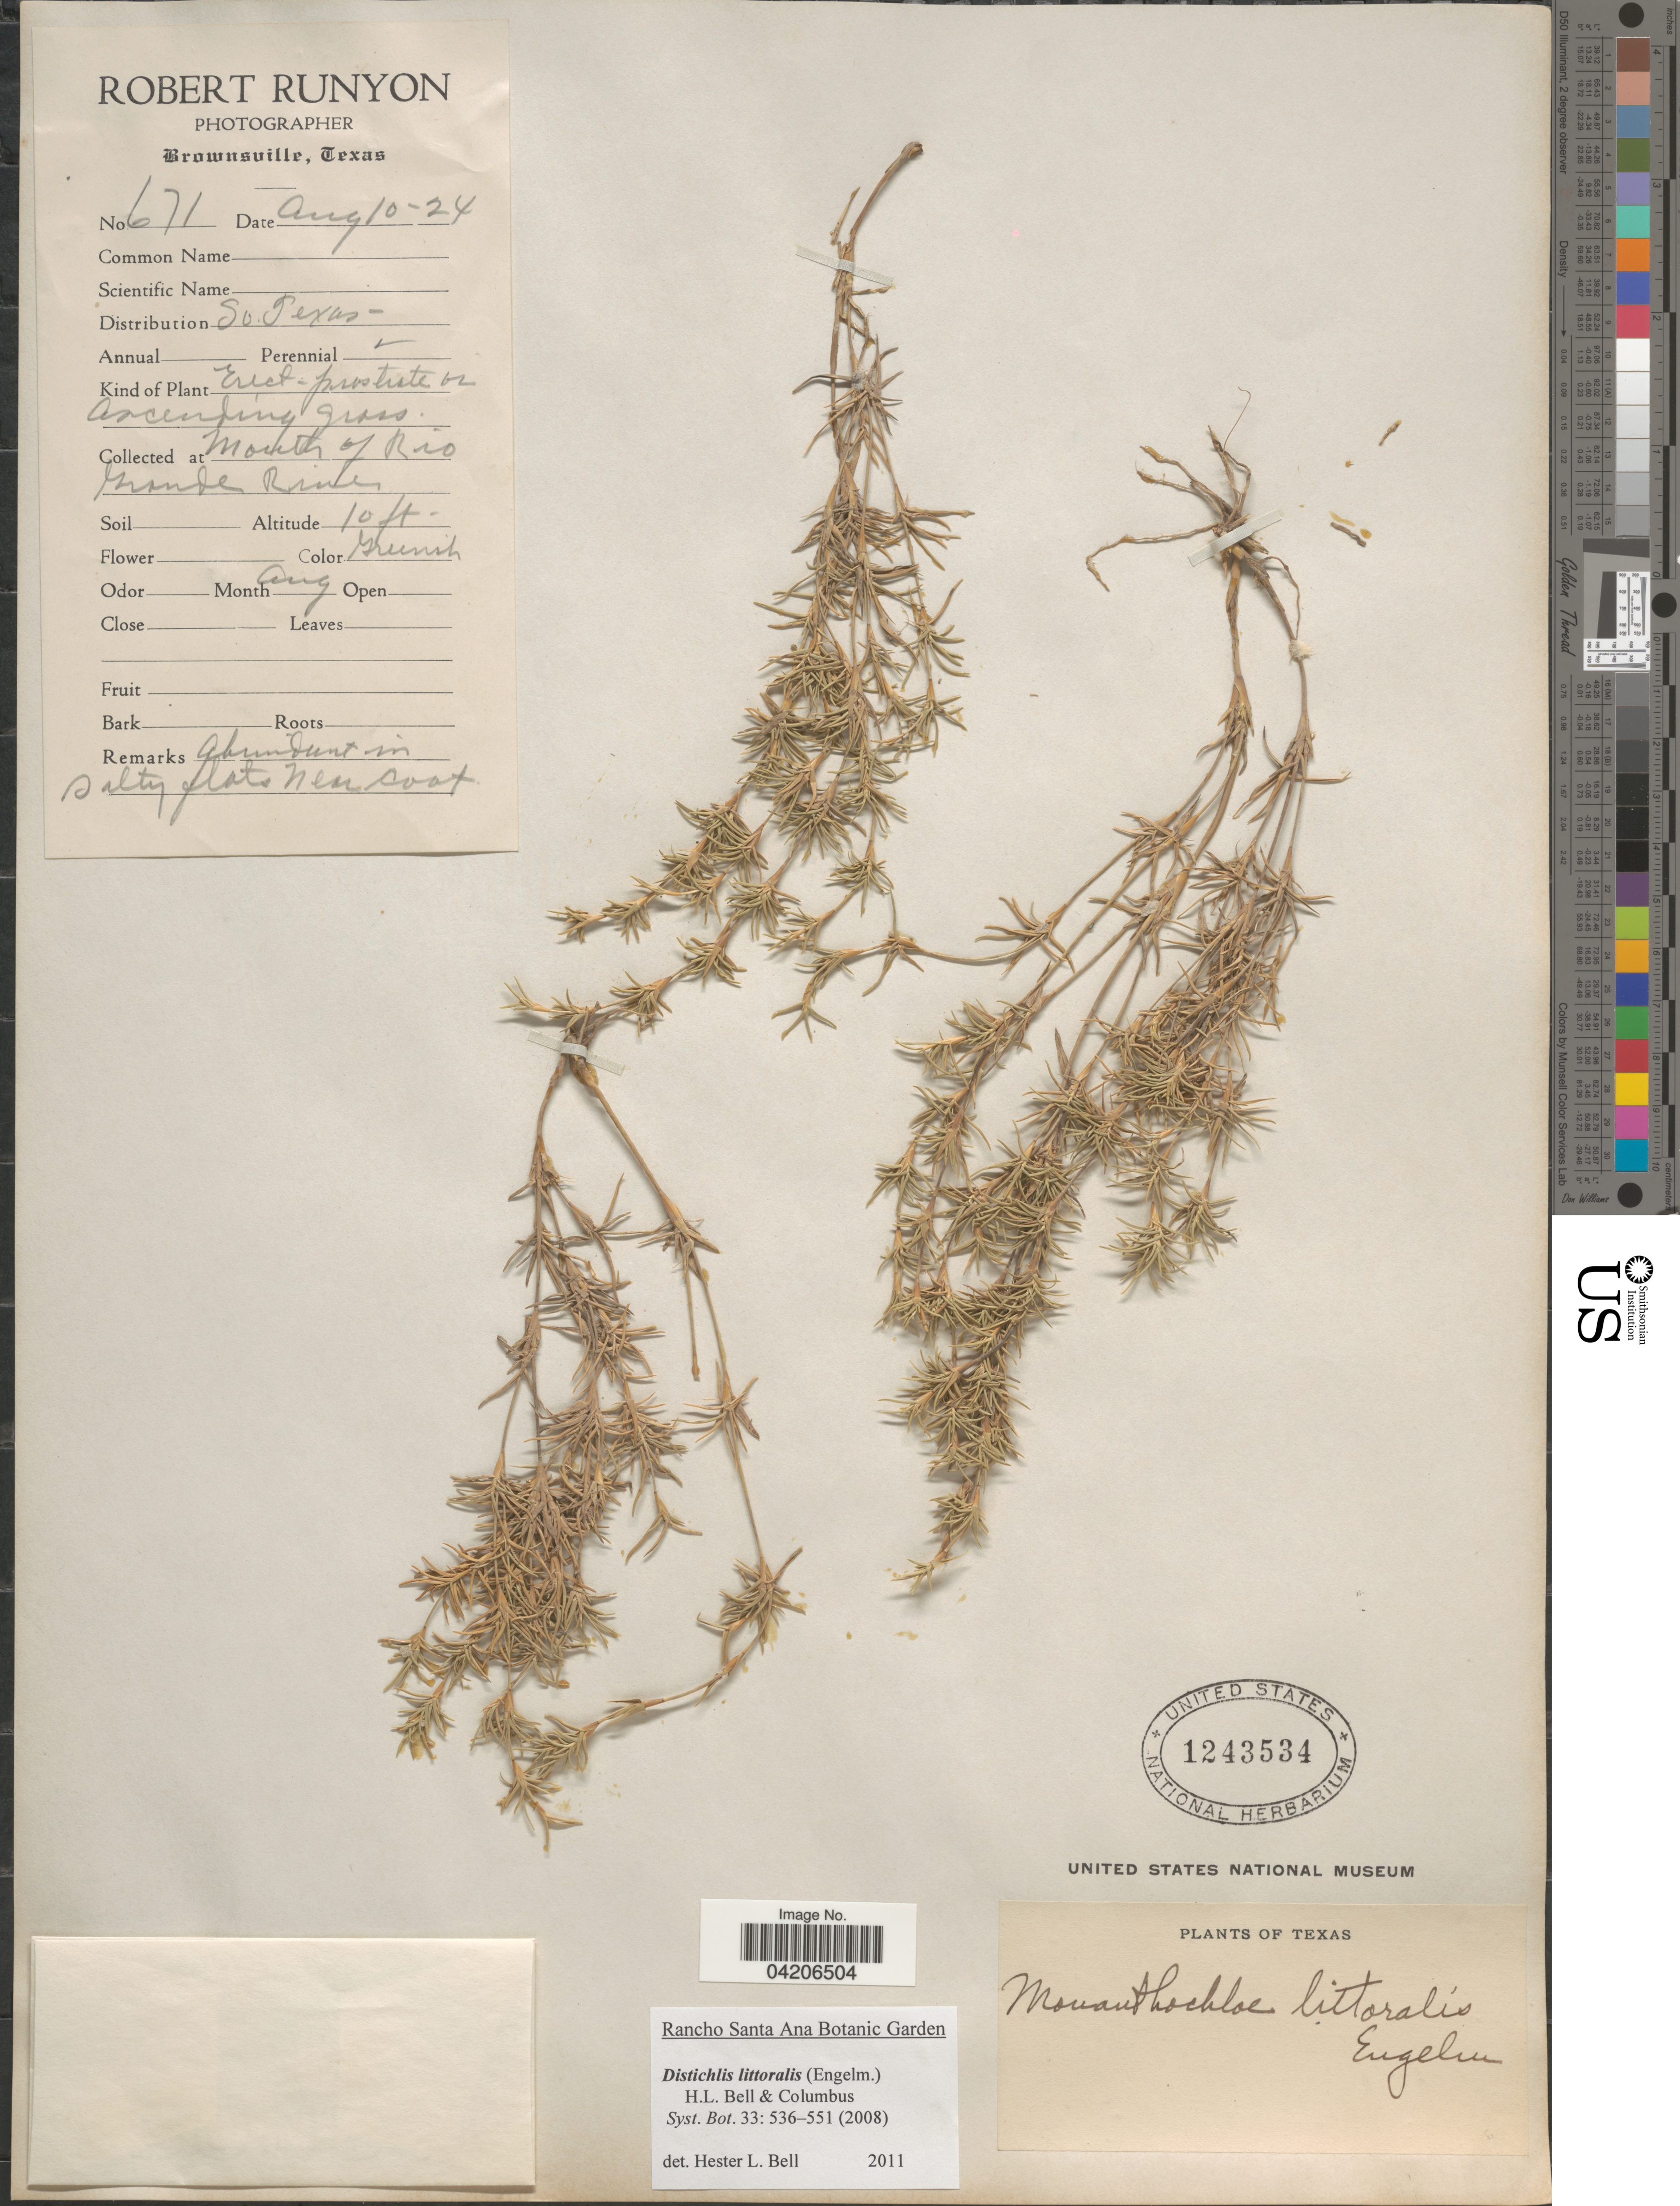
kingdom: Plantae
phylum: Tracheophyta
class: Liliopsida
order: Poales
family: Poaceae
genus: Distichlis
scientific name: Distichlis littoralis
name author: (Engelm.) H.L. Bell & Columbus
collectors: R. Runyon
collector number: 671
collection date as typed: Transcribed d/m/y: 10/8/24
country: United States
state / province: Texas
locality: So. Texas. Mouth of Rio Grande River.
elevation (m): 3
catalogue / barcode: US 1243534